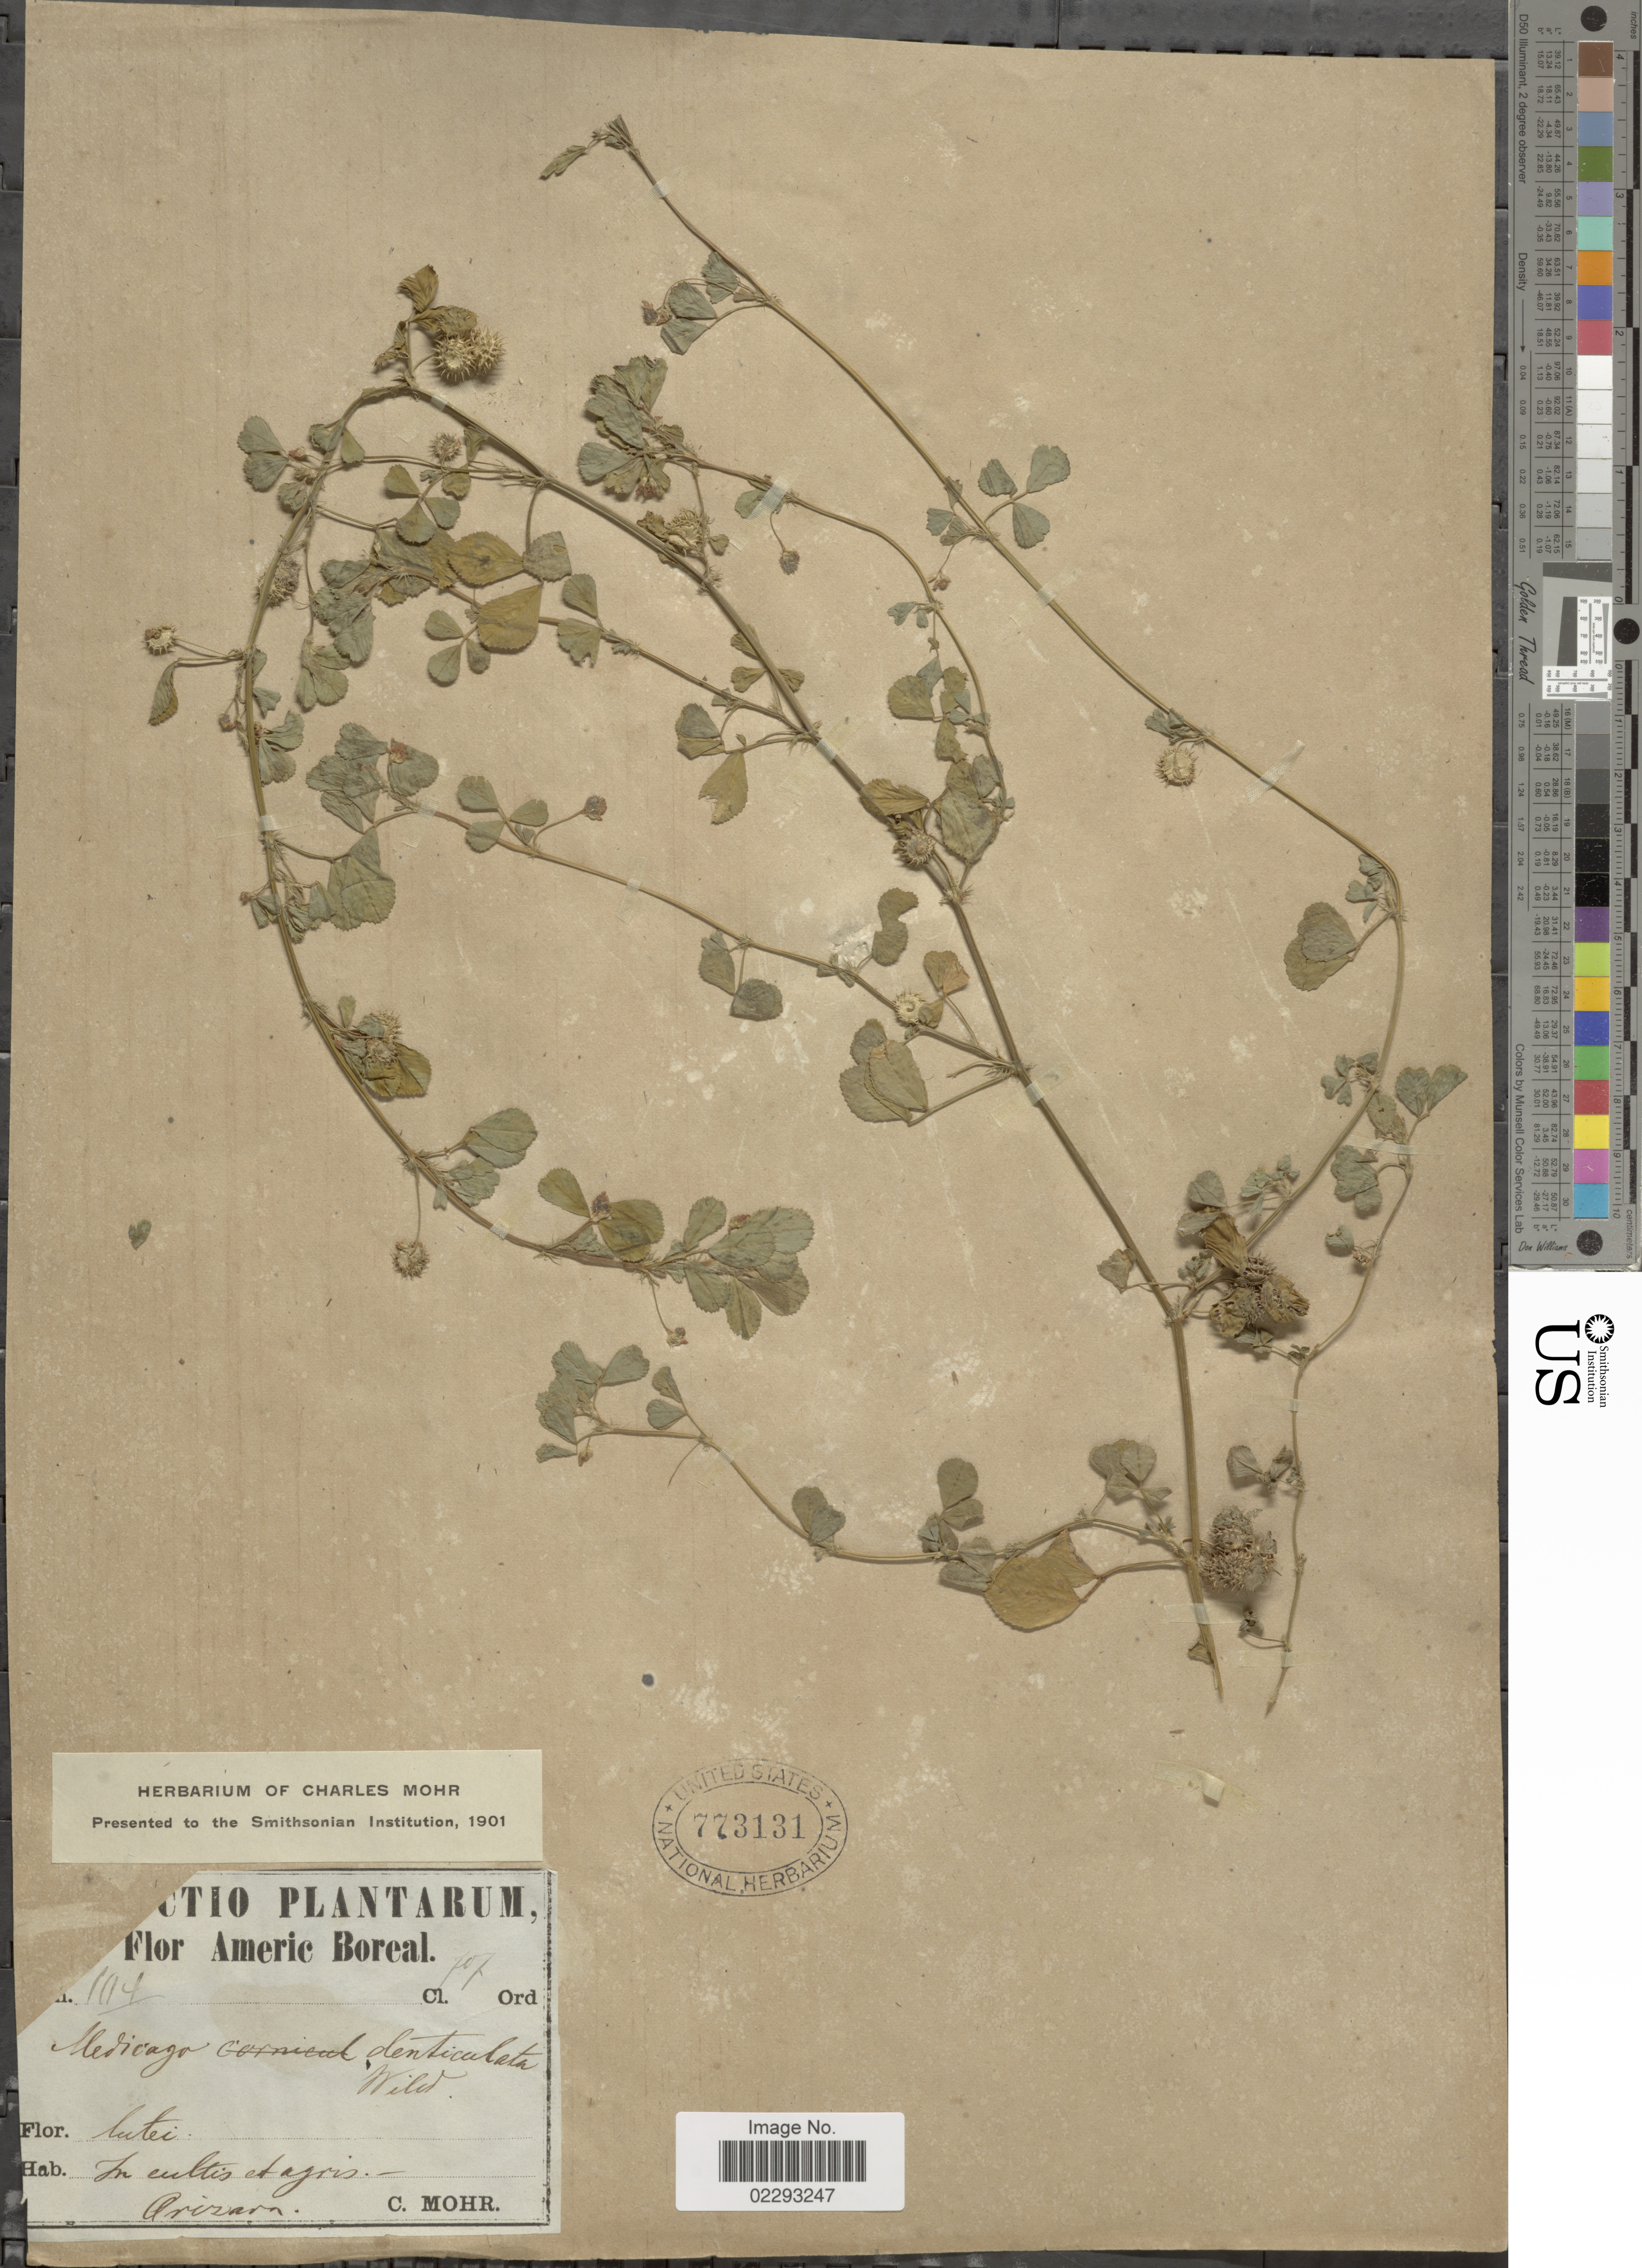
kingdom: Plantae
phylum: Tracheophyta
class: Magnoliopsida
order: Fabales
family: Fabaceae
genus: Medicago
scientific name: Medicago polymorpha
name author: L.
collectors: C. T. Mohr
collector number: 104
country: United States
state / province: Arizona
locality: Americ Boreal, in cultis aet agris, Arizona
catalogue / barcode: US 773131